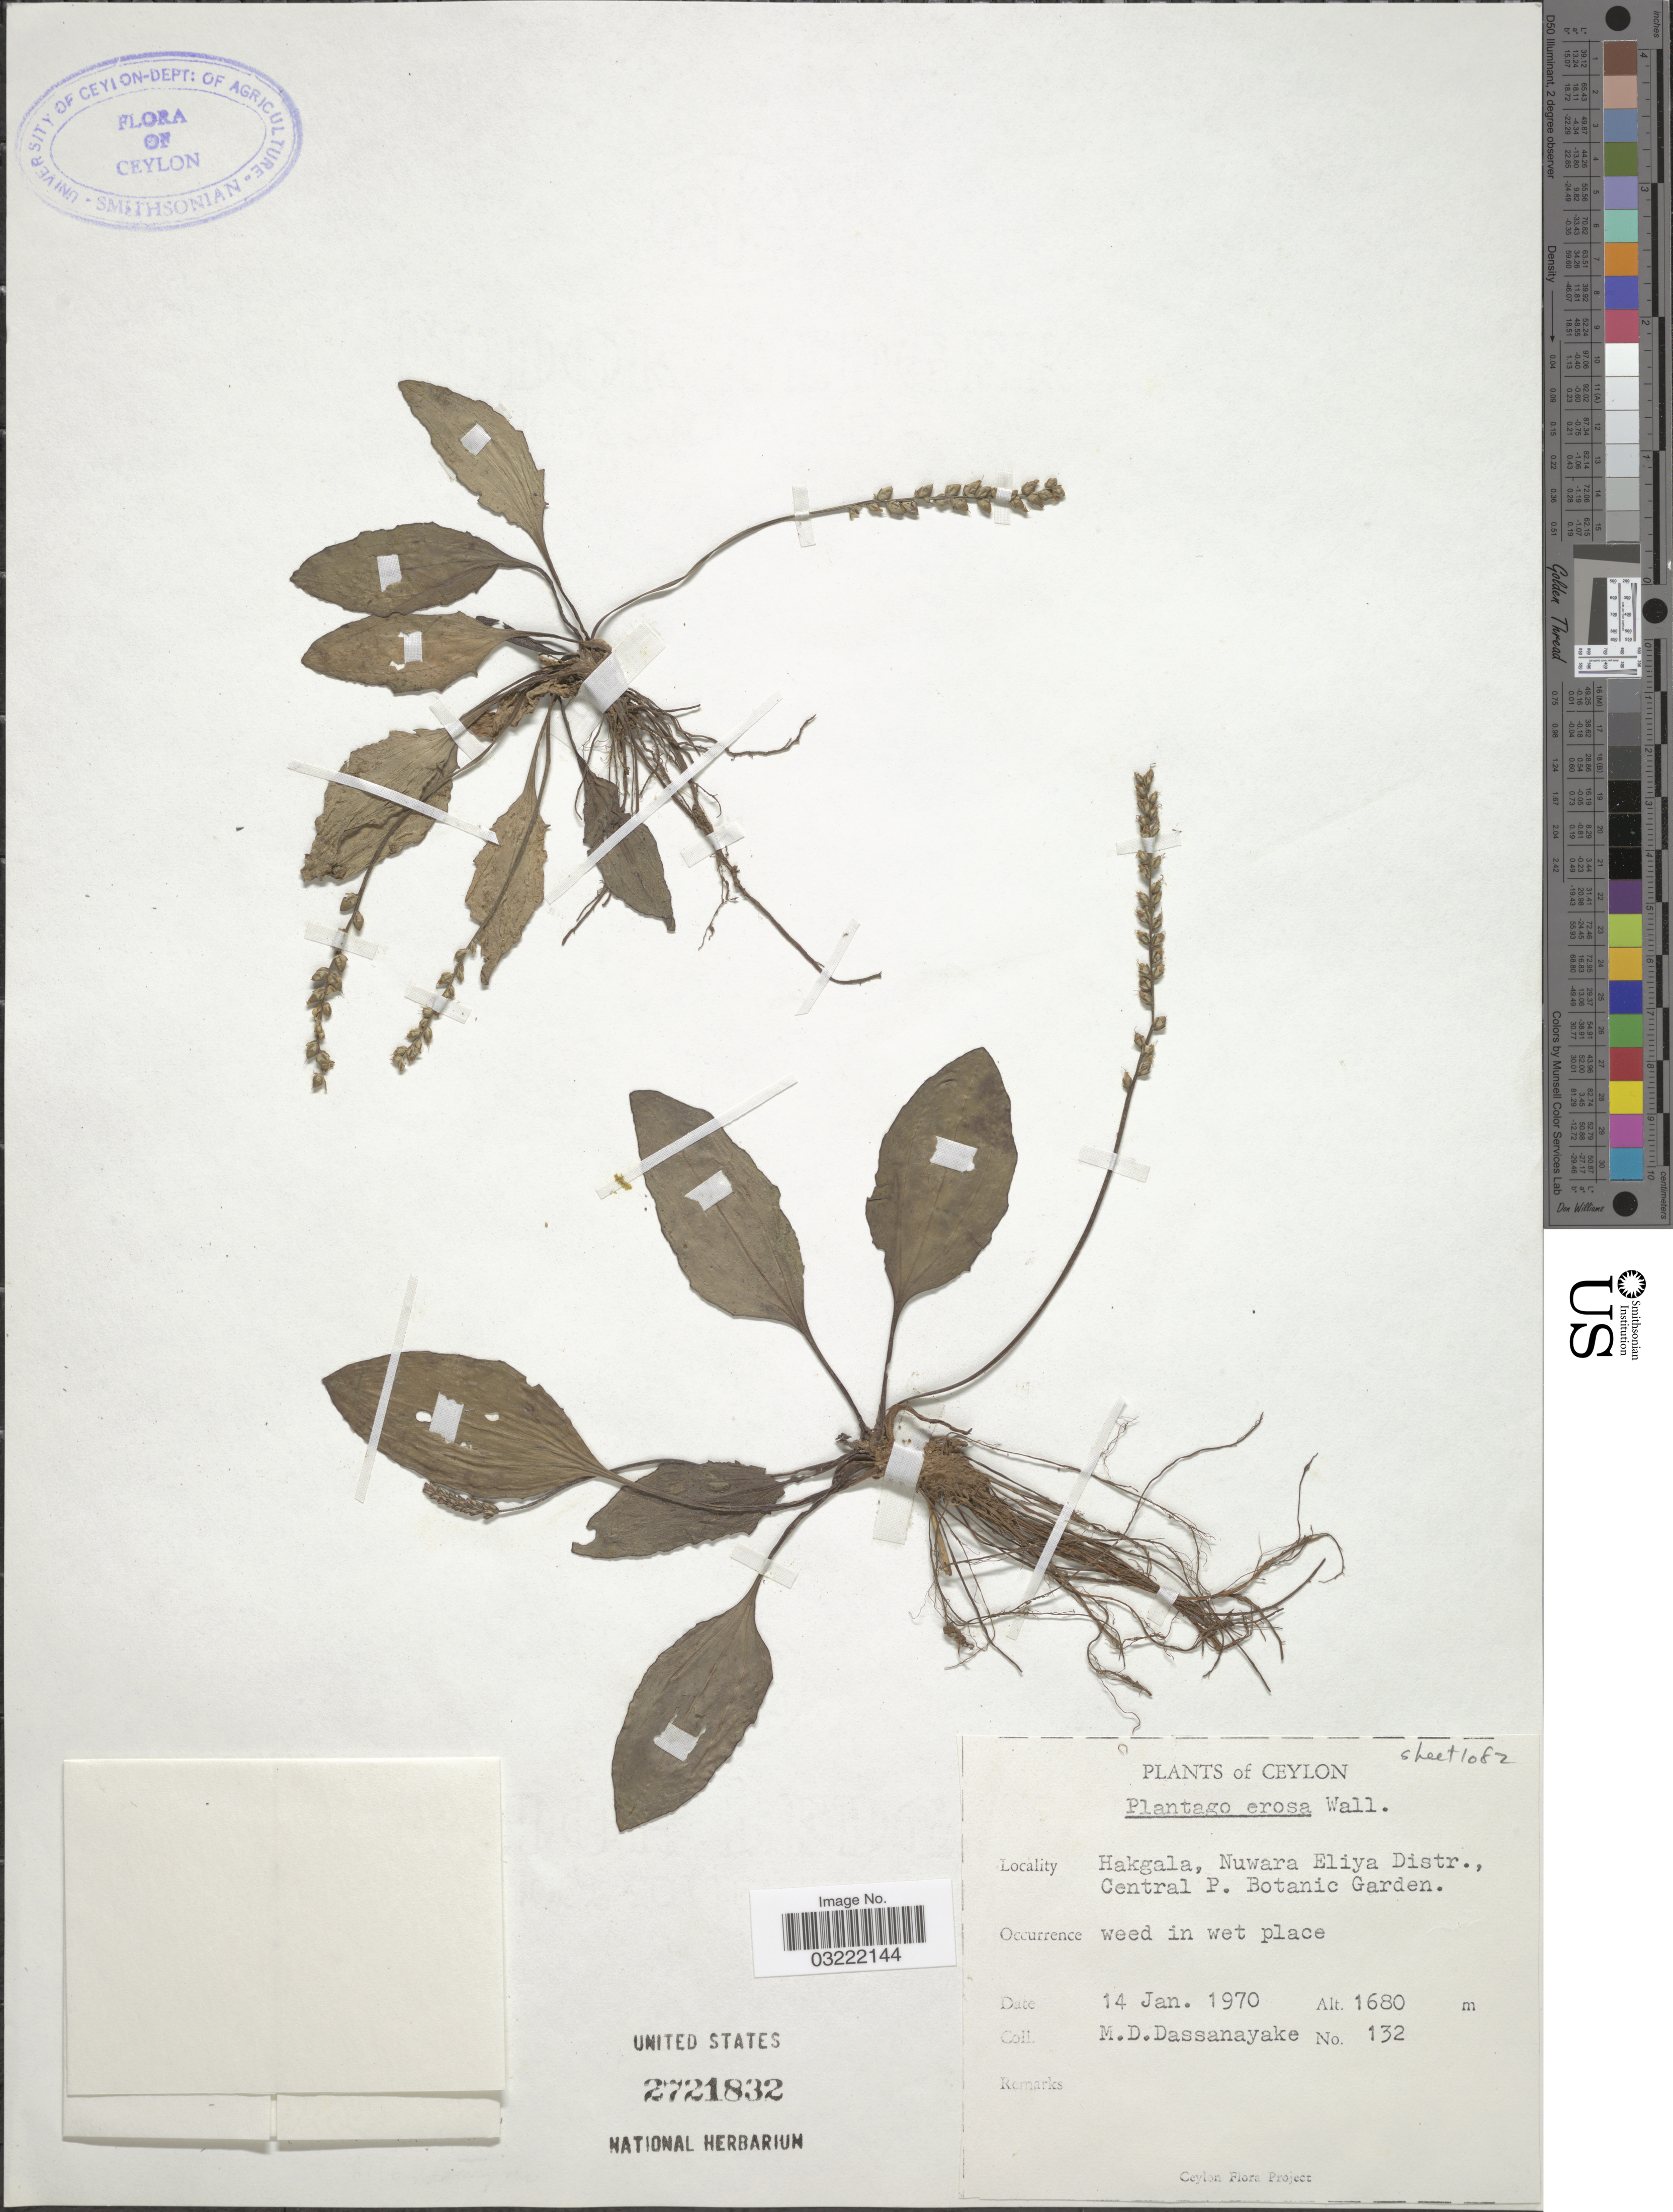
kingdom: Plantae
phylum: Tracheophyta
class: Magnoliopsida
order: Lamiales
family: Plantaginaceae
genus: Plantago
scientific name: Plantago erosa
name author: Wall.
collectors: M. D. Dassanayake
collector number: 132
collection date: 1970-01-14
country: Sri Lanka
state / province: Central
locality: Ceylon. Hakgala, Nuwara Eliya Distr., Central P. Botanic Garden.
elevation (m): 1680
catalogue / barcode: US 2721832